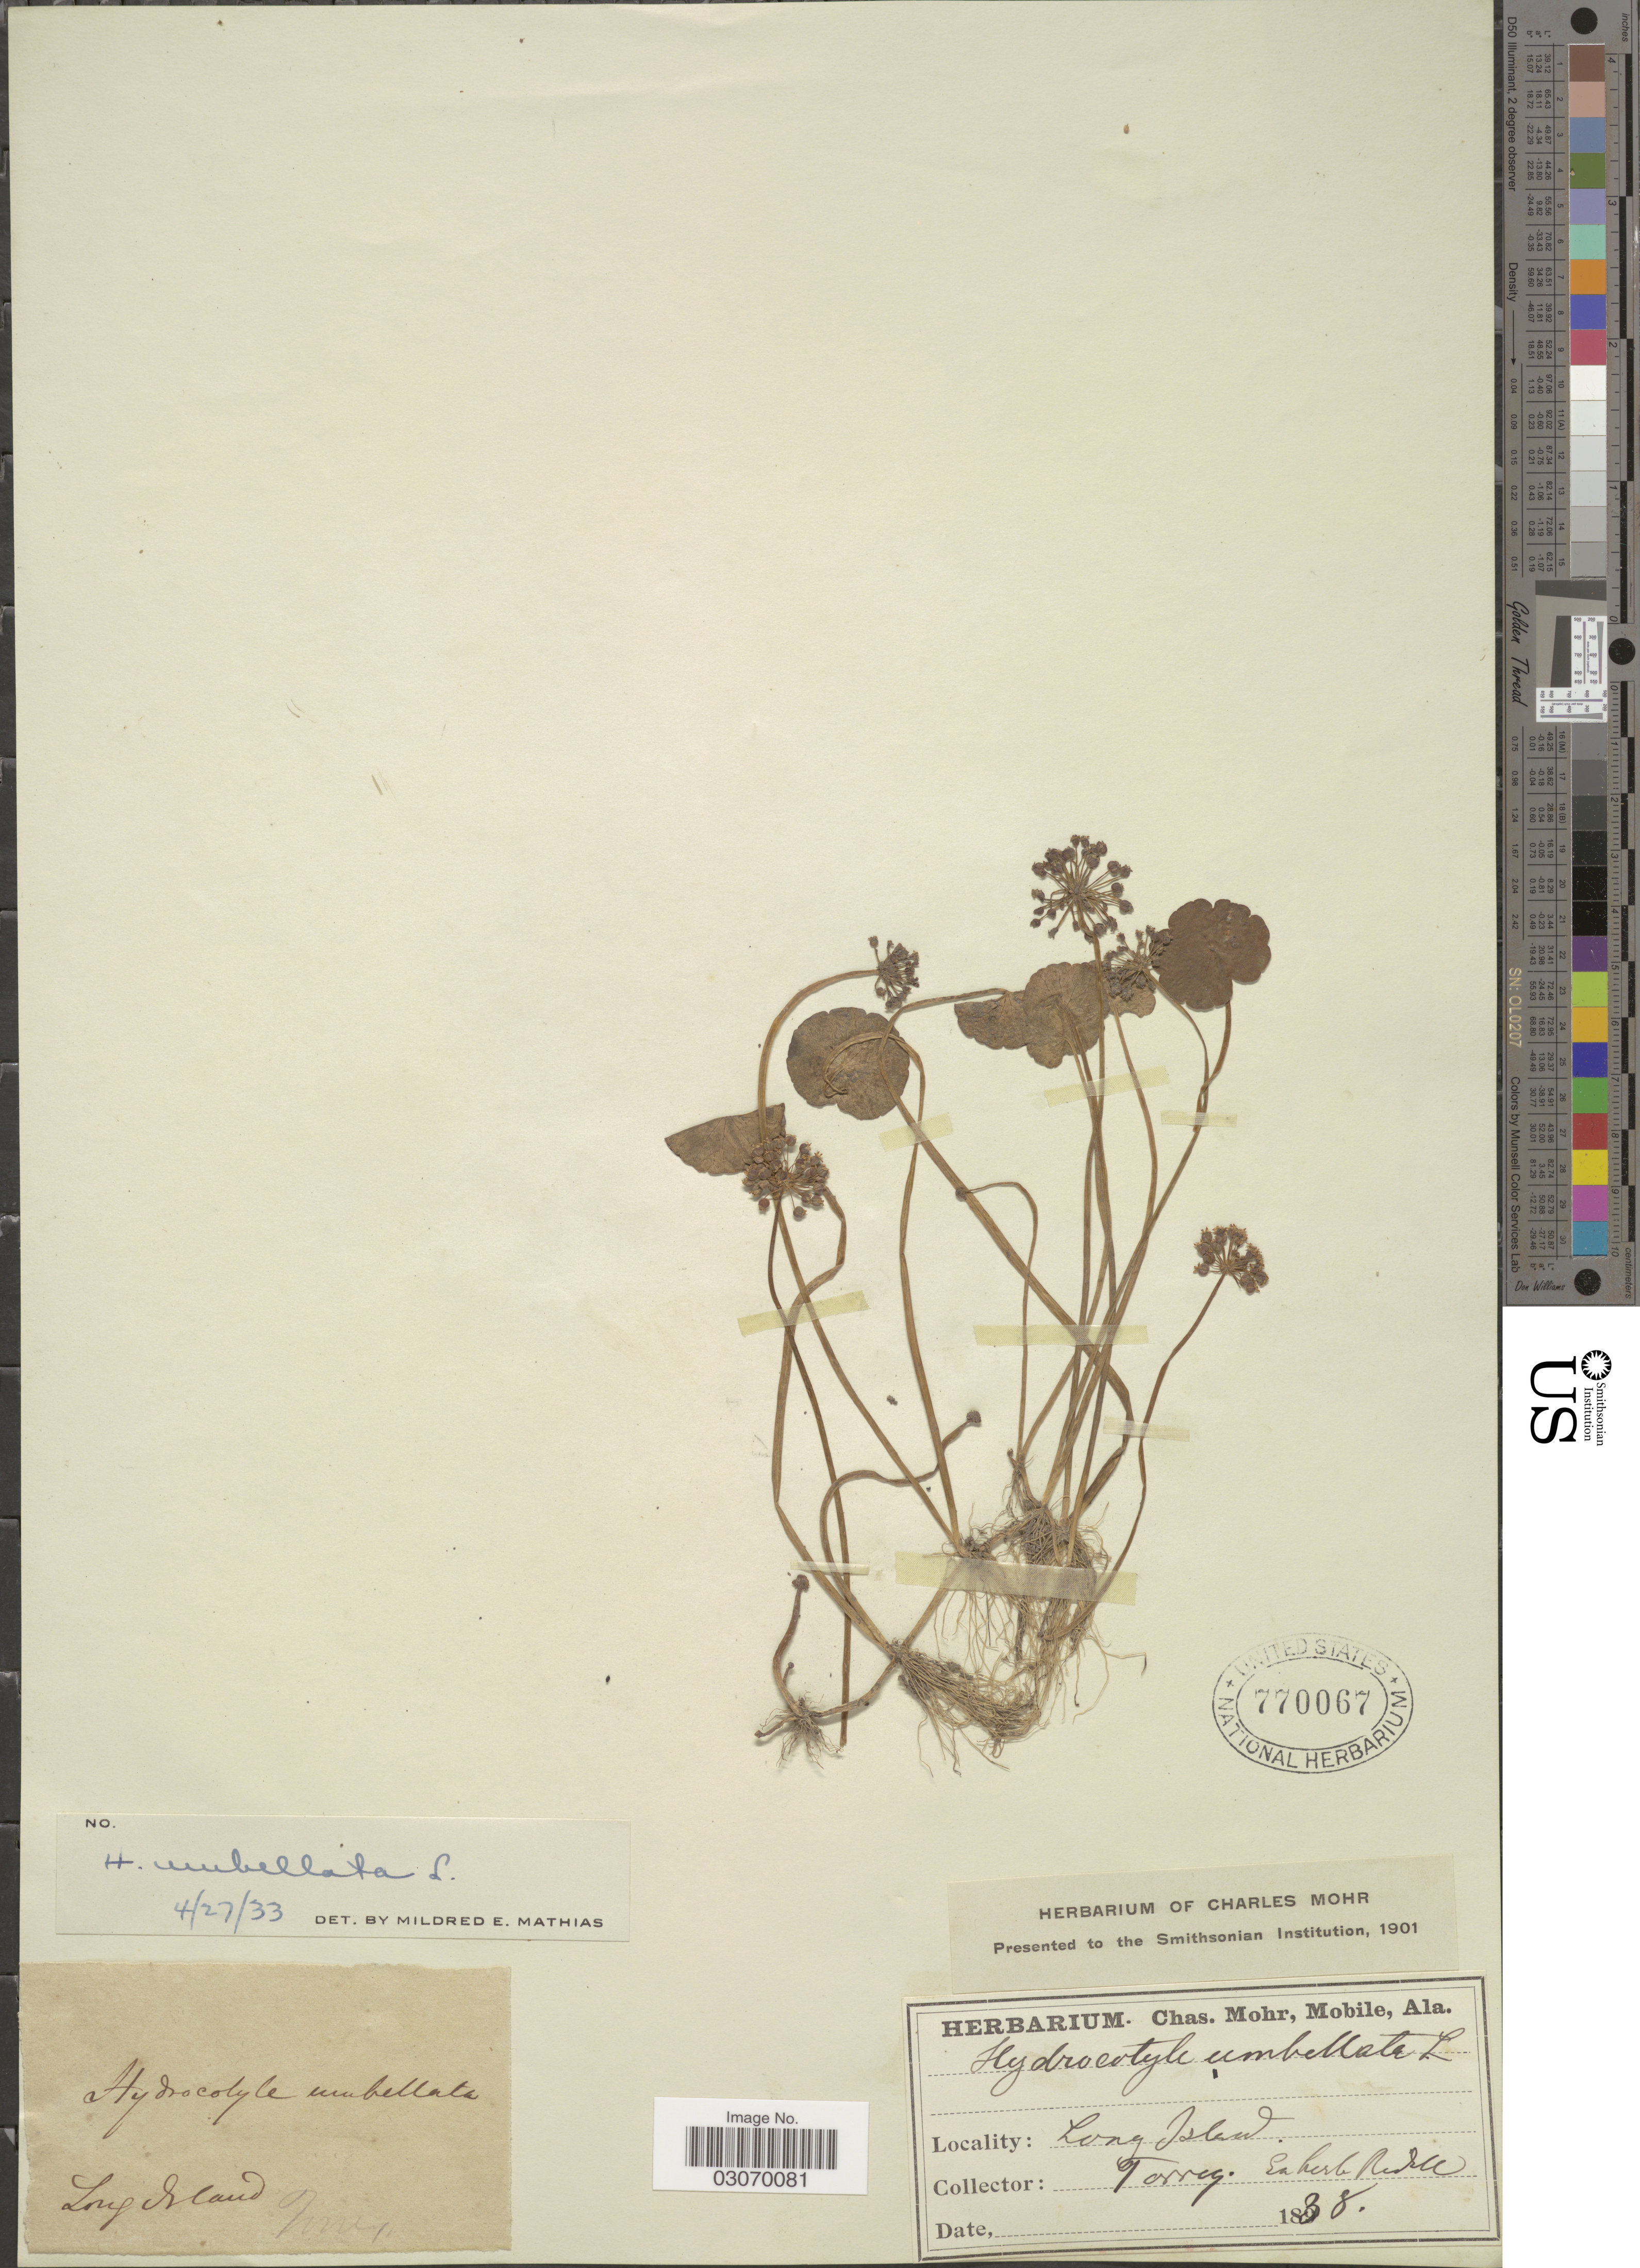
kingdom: Plantae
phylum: Tracheophyta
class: Magnoliopsida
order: Apiales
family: Araliaceae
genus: Hydrocotyle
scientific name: Hydrocotyle umbellata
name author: L.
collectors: J. Torrey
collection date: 1838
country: United States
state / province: New York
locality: Long Island.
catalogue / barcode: US 770067